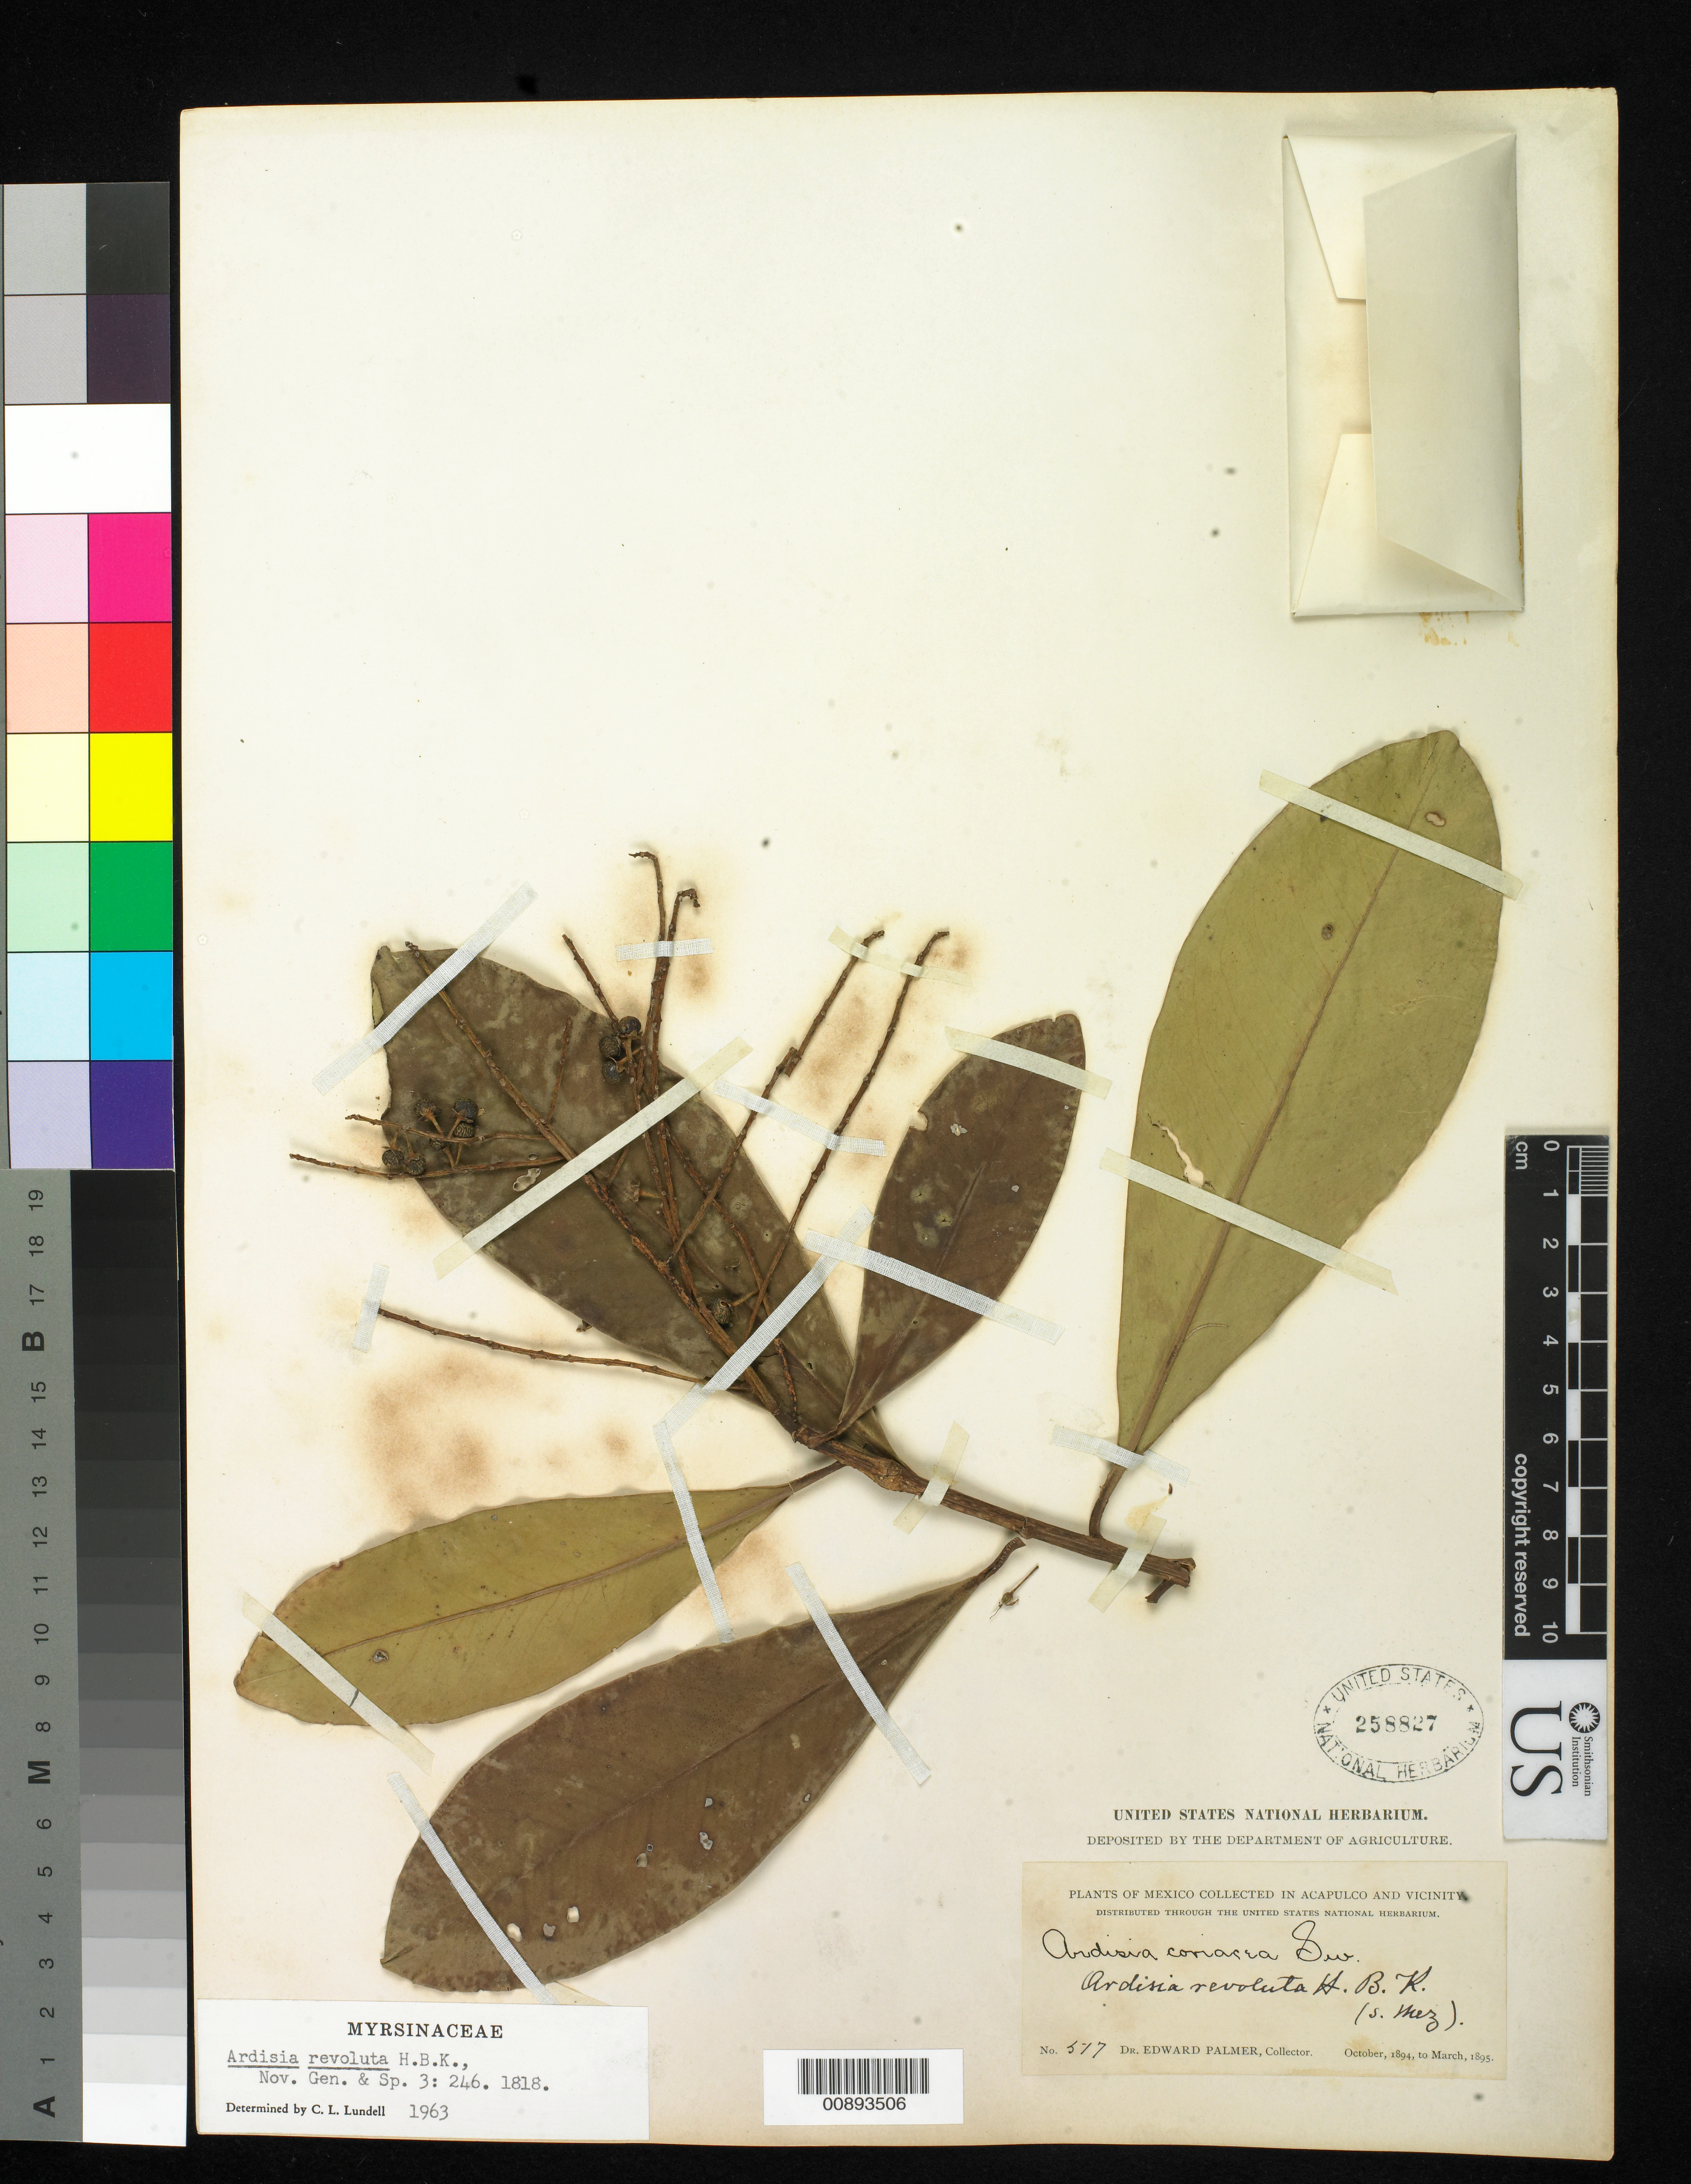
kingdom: Plantae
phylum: Tracheophyta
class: Magnoliopsida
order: Ericales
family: Primulaceae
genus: Ardisia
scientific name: Ardisia revoluta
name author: Kunth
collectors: E. Palmer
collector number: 517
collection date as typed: Oct 1894 to -- Mar 1895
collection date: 1894-10/1895-03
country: Mexico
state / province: Guerrero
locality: Acapulco, Guerrero and vicinity.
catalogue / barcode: US 258827